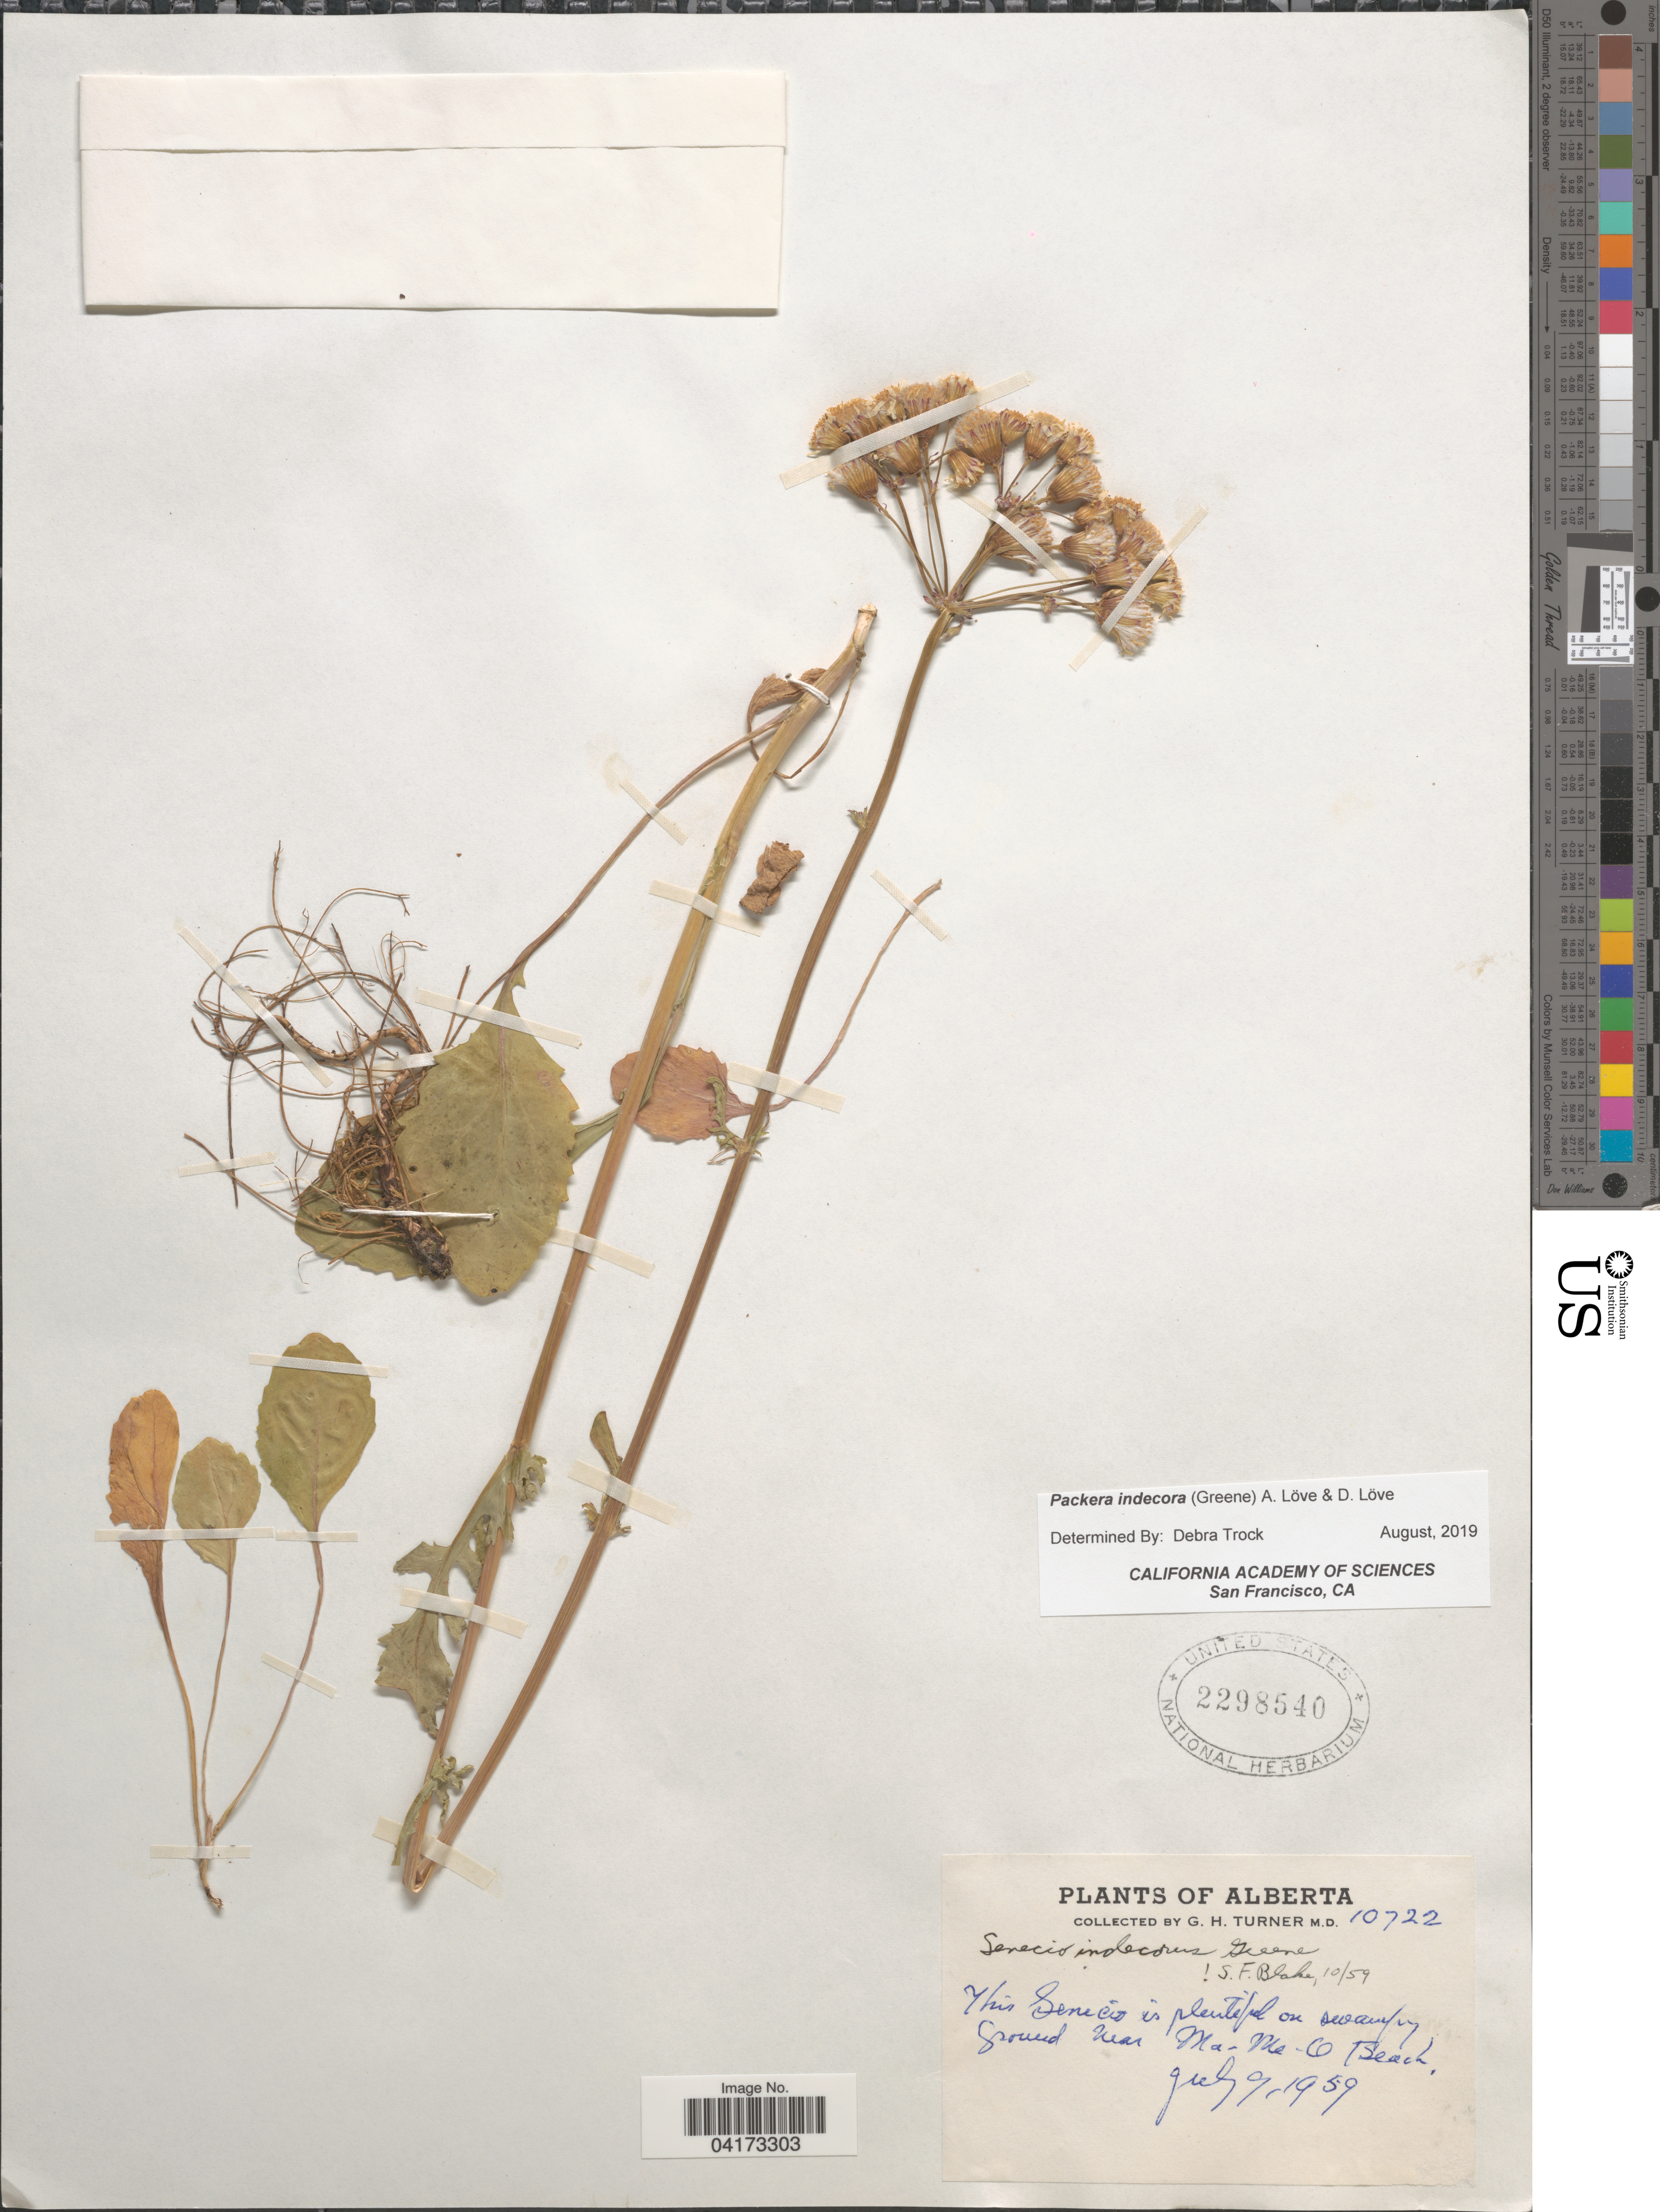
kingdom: Plantae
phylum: Tracheophyta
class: Magnoliopsida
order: Asterales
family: Asteraceae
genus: Packera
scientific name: Packera indecora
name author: (Greene) Á. Löve & D. Löve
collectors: G. H. Turner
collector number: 10722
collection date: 1959-07-09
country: Canada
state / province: Alberta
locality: On swampy ground near Ma-Me-O Beach.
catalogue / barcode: US 2298540